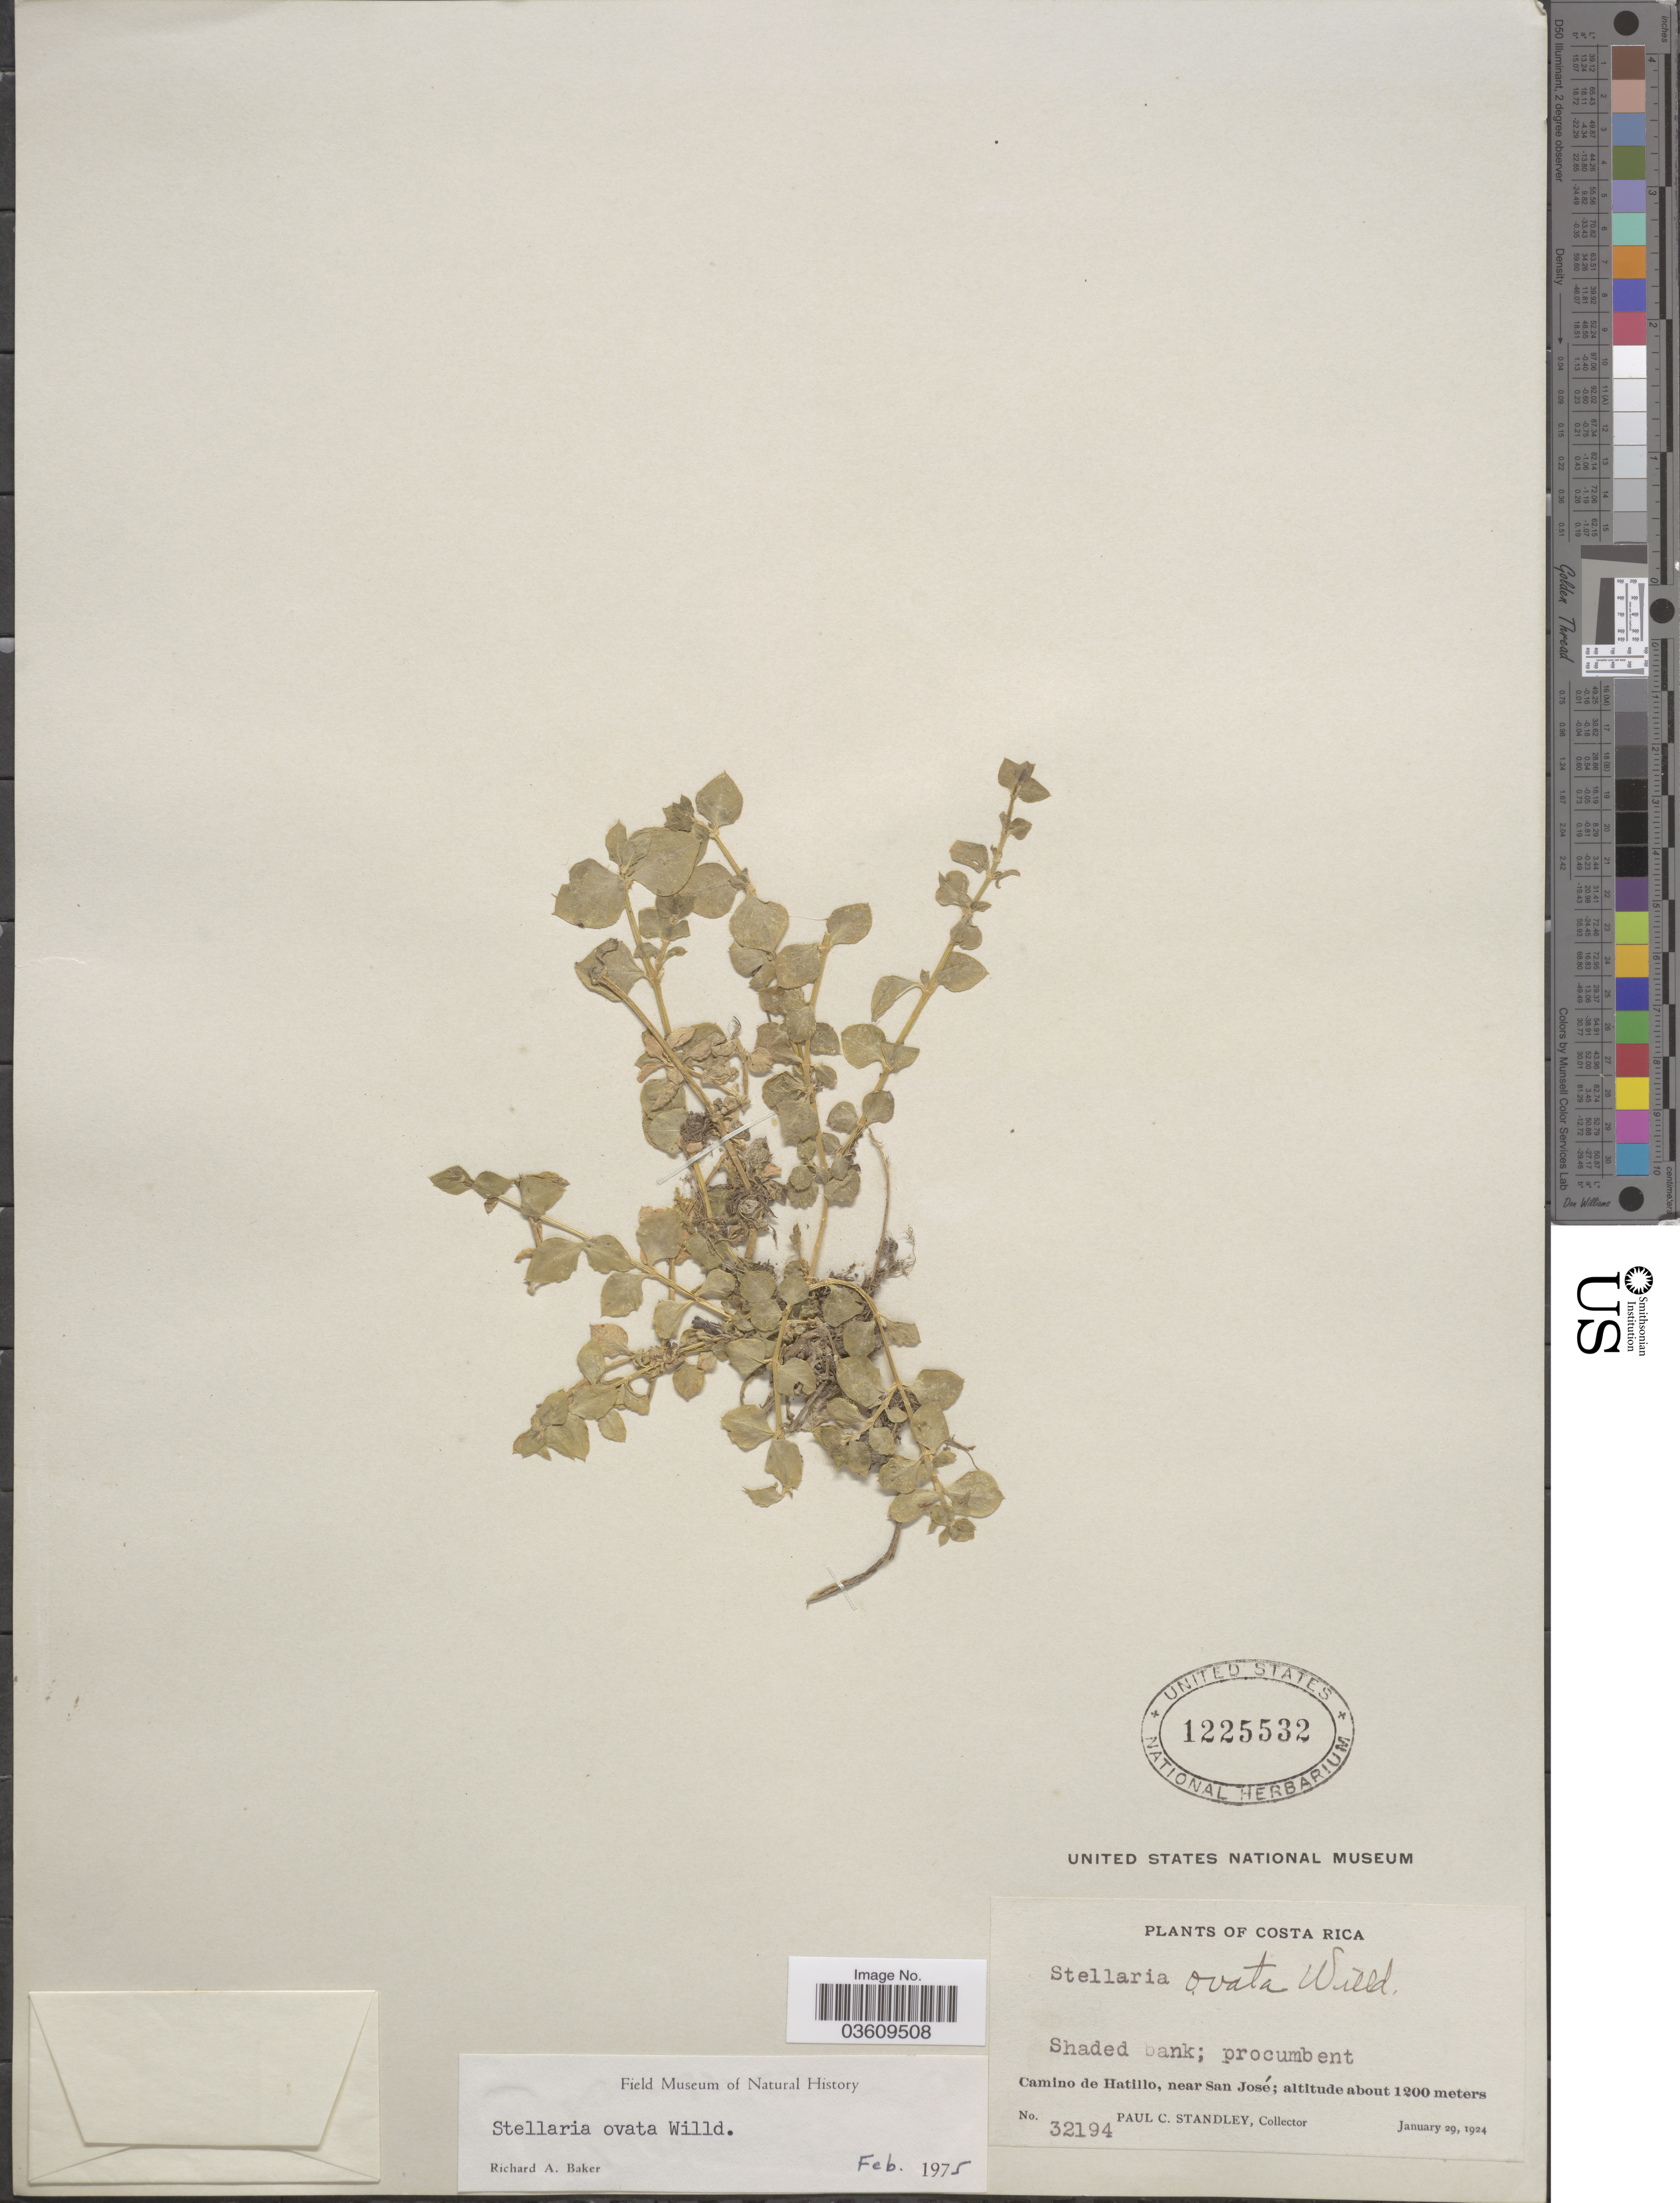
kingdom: Plantae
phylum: Tracheophyta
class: Magnoliopsida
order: Caryophyllales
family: Caryophyllaceae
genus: Stellaria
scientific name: Stellaria ovata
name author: Willd.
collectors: P. C. Standley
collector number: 32194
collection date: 1924-01-29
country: Costa Rica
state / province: San José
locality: Camino de Hatillo, near San José.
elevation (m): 1200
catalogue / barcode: US 1225532